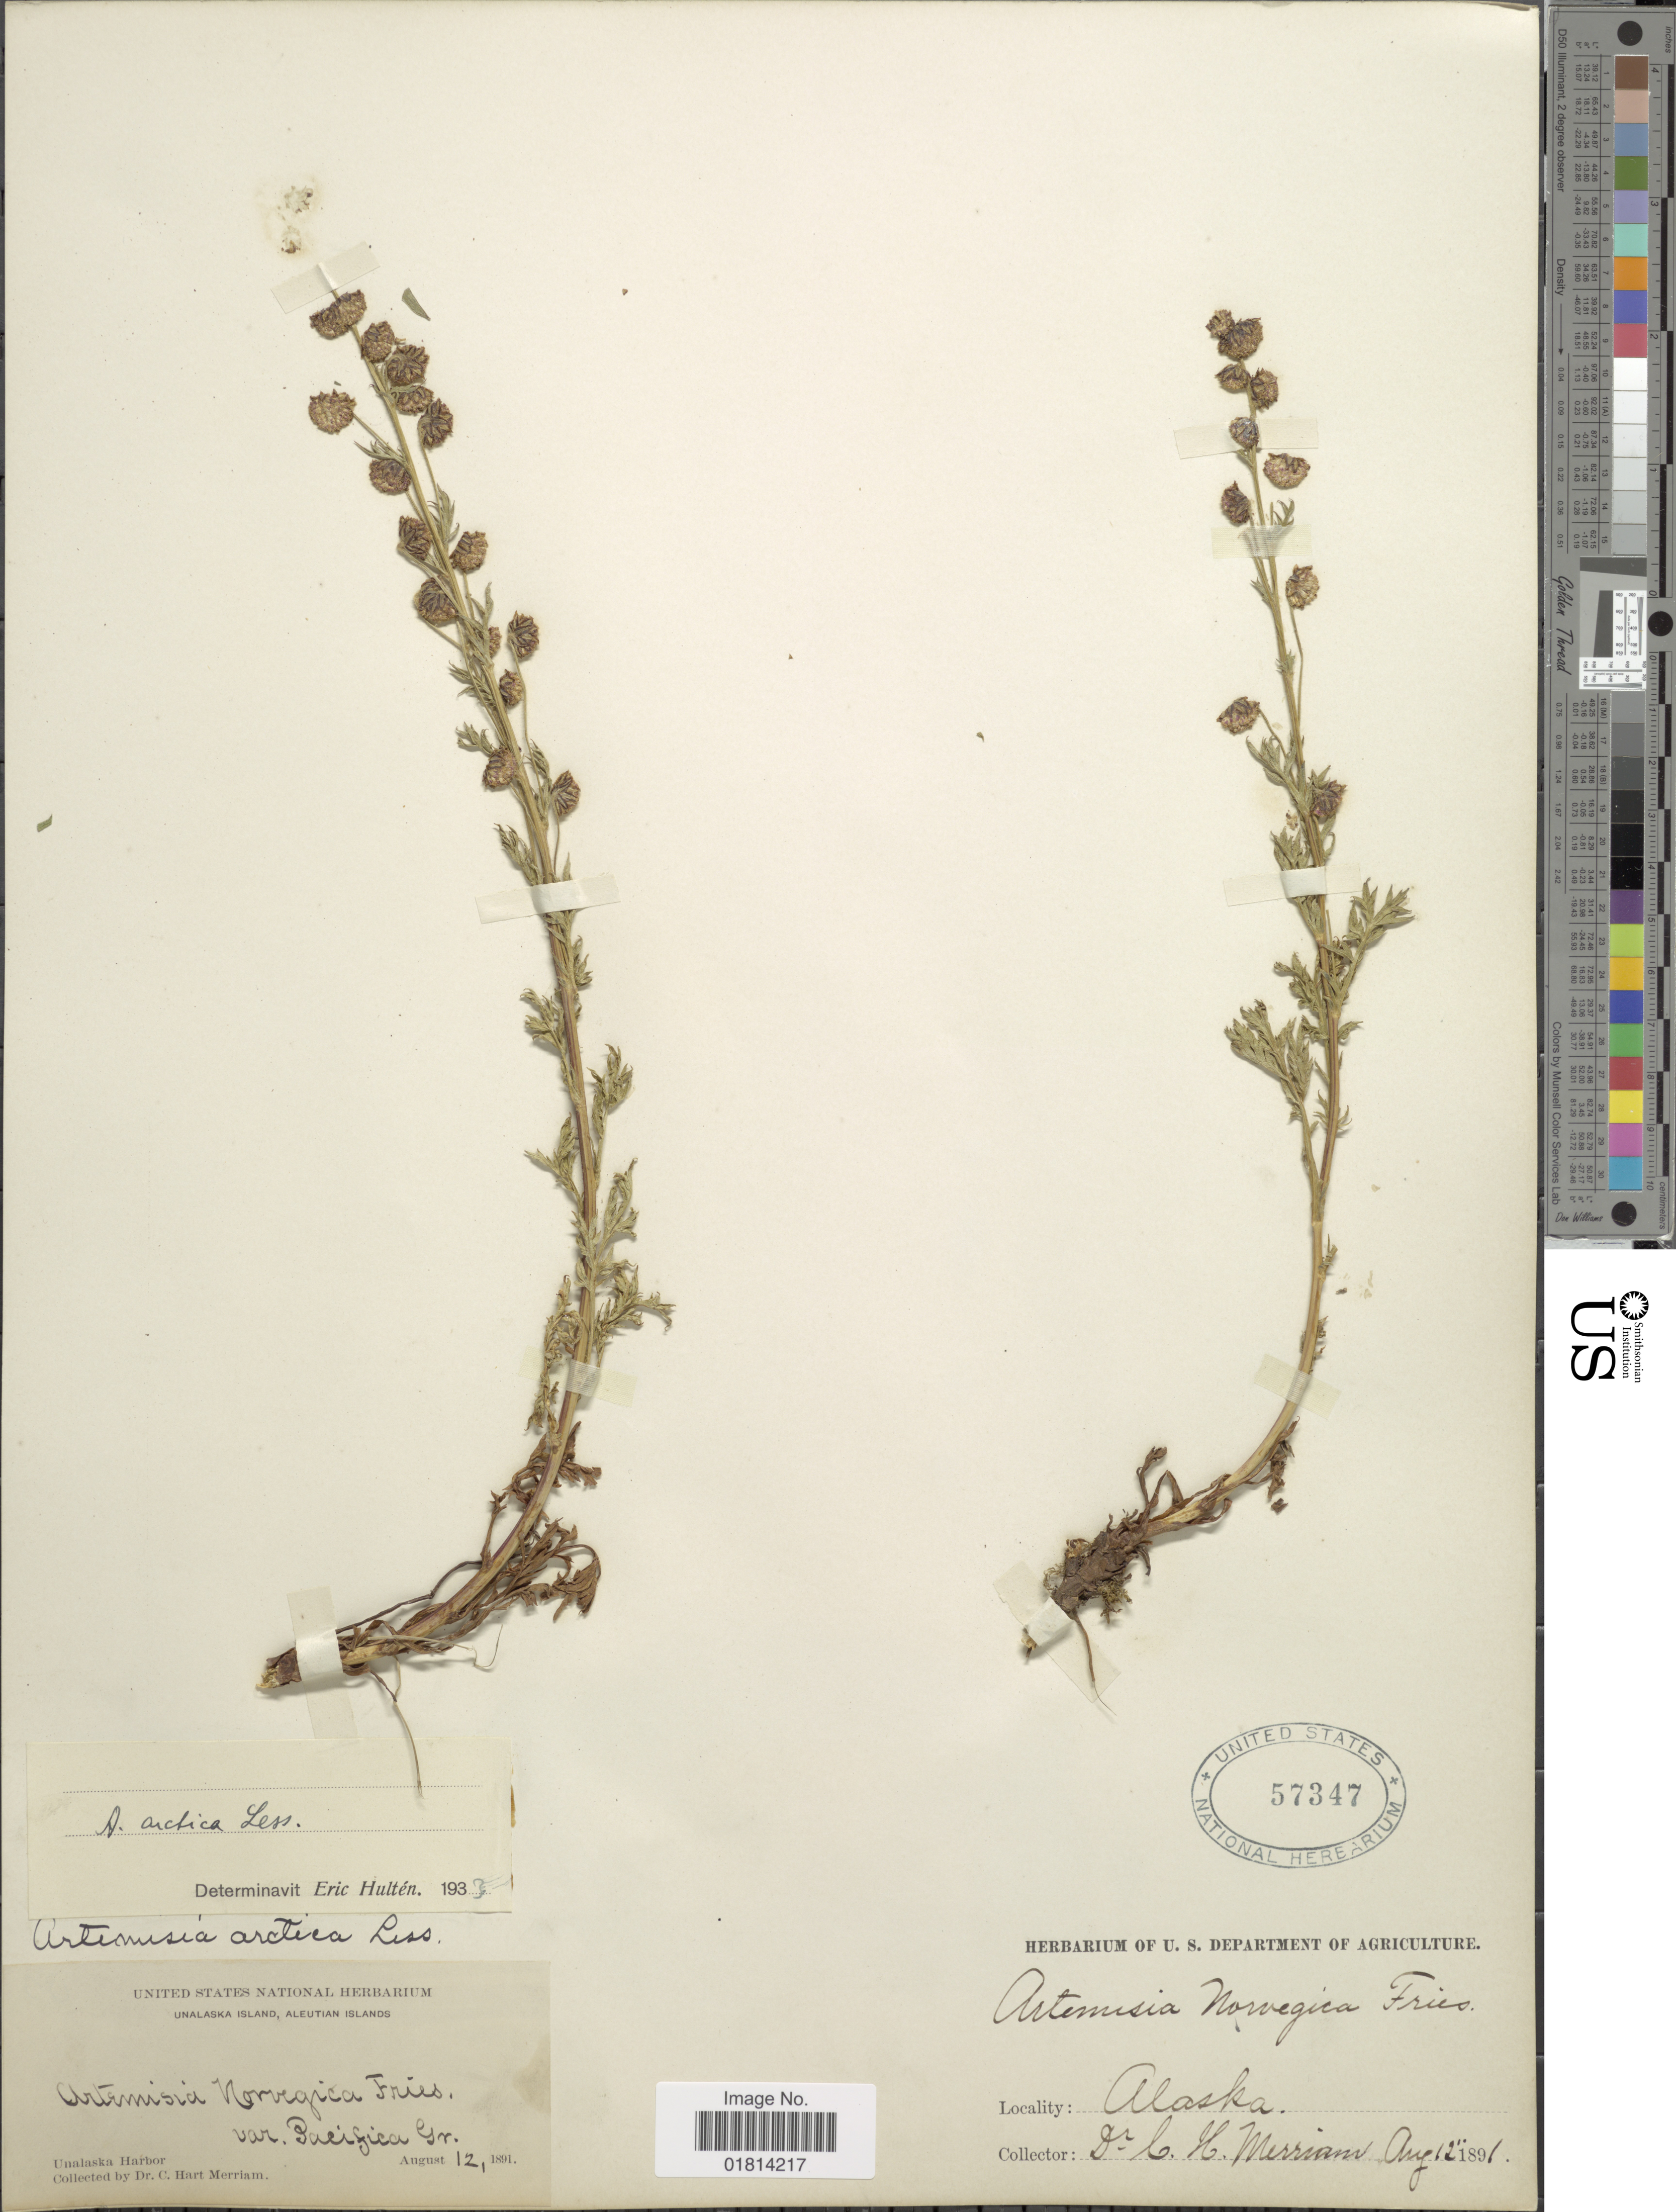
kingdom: Plantae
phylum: Tracheophyta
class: Magnoliopsida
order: Asterales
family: Asteraceae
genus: Artemisia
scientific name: Artemisia arctica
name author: Less.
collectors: C. Merriam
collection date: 1894-08-12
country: United States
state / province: Alaska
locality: Unalaska Island, Aleutian Islands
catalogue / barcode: US 57347